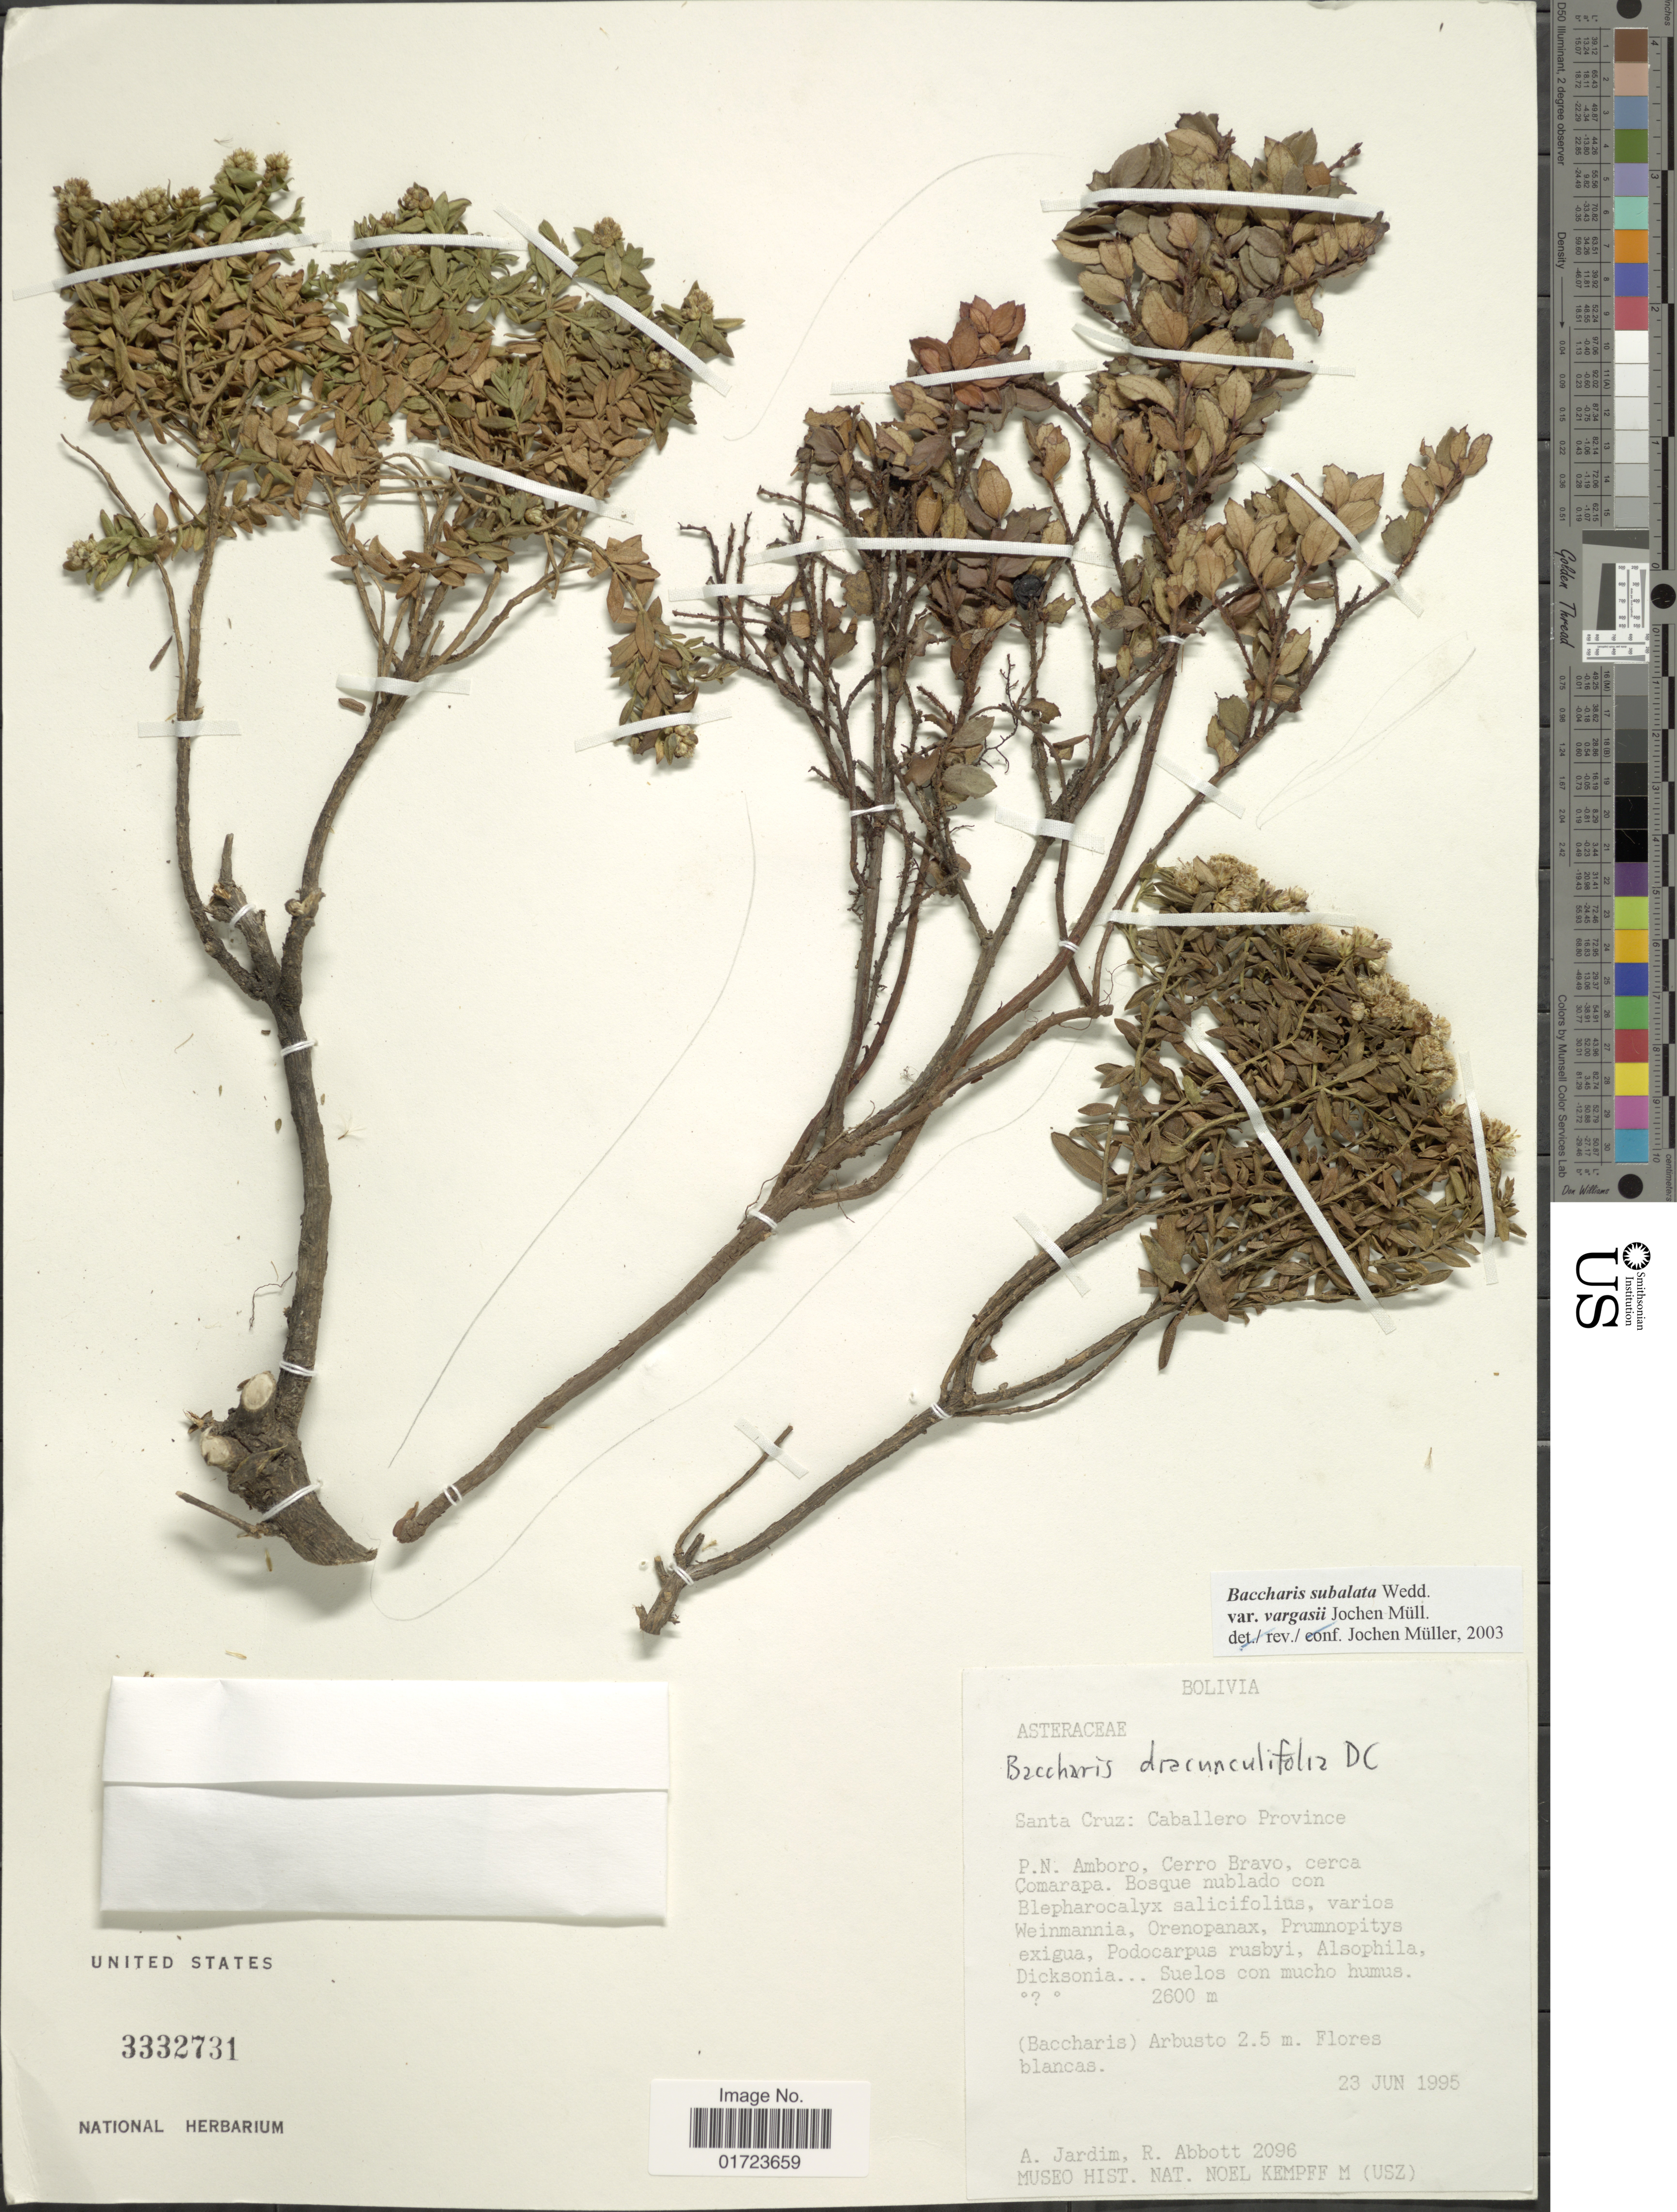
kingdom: Plantae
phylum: Tracheophyta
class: Magnoliopsida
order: Asterales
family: Asteraceae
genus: Baccharis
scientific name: Baccharis subalata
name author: Wedd.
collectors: A. Jardim & J. R. Abbott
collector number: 2096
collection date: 1995-06-23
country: Bolivia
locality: Santa Cruz: Cabellero Province, P.N. Amboro, Cerro Bravo, cerca Comarapa.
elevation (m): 2600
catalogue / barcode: US 3332731